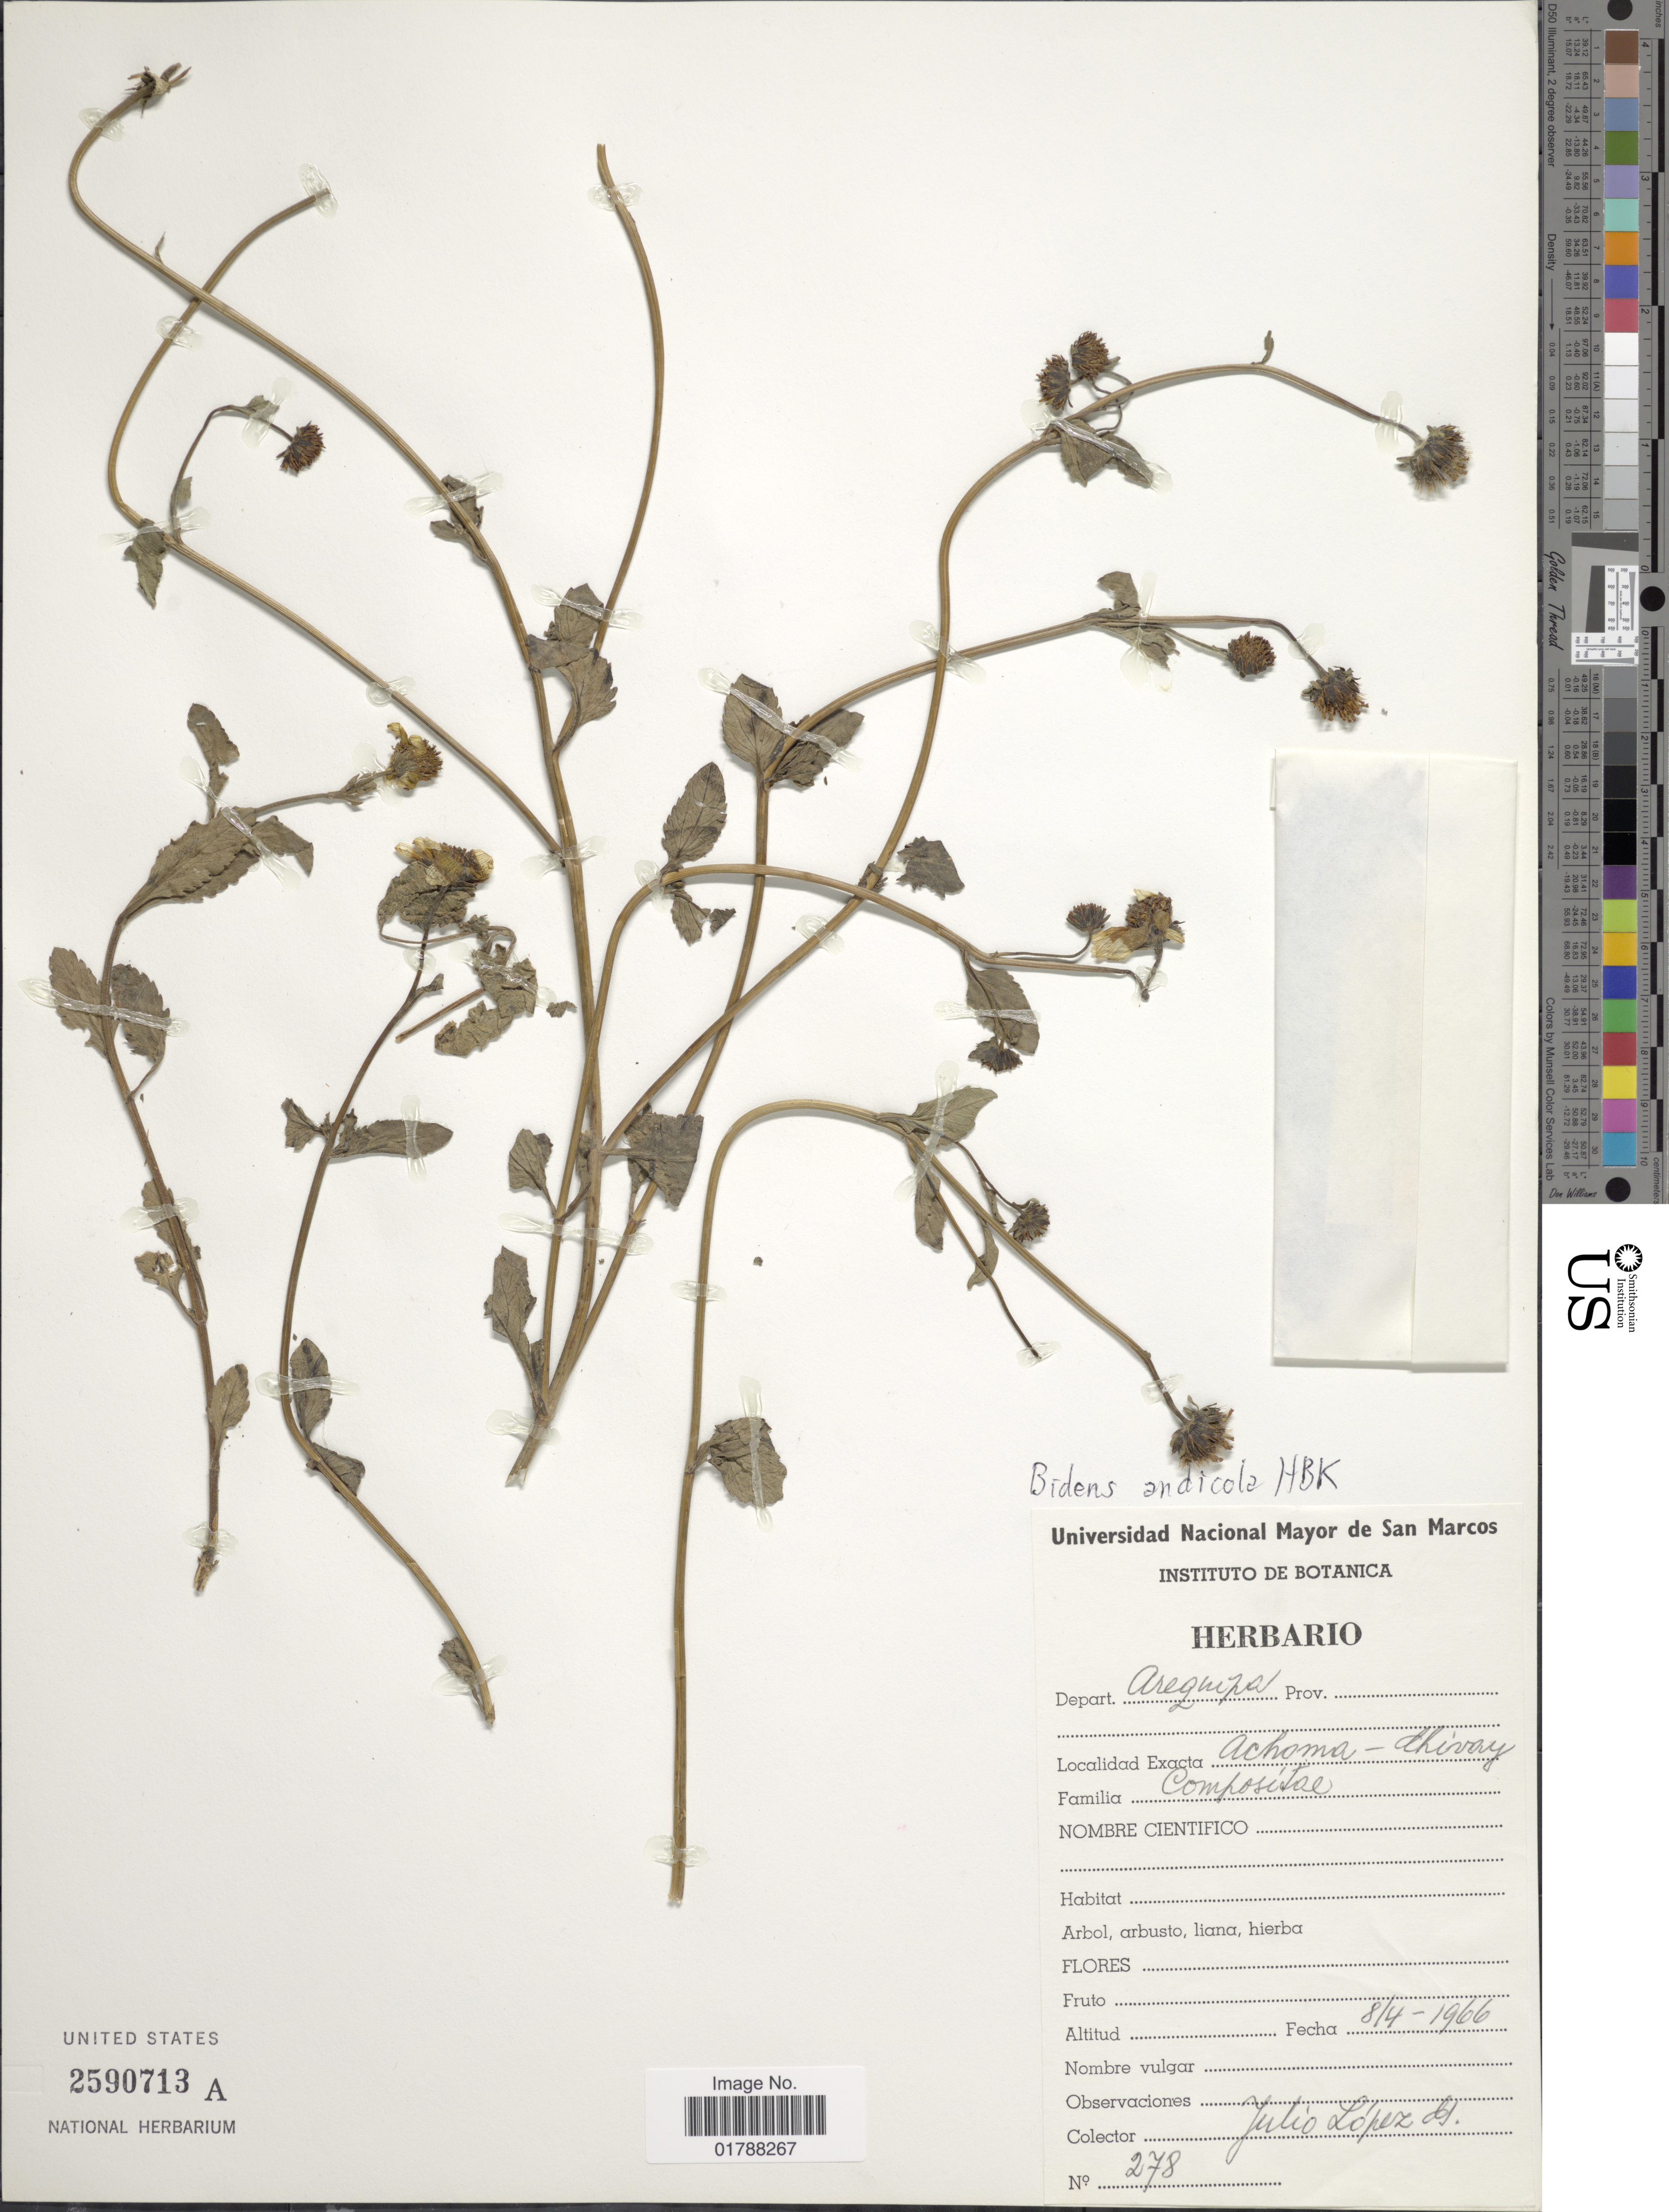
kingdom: Plantae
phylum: Tracheophyta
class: Magnoliopsida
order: Asterales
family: Asteraceae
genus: Bidens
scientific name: Bidens andicola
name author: Kunth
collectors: J. Lopez M.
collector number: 278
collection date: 1966-04-08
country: Peru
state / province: Arequipa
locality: Achoma - Chivay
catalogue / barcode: US 2590713A